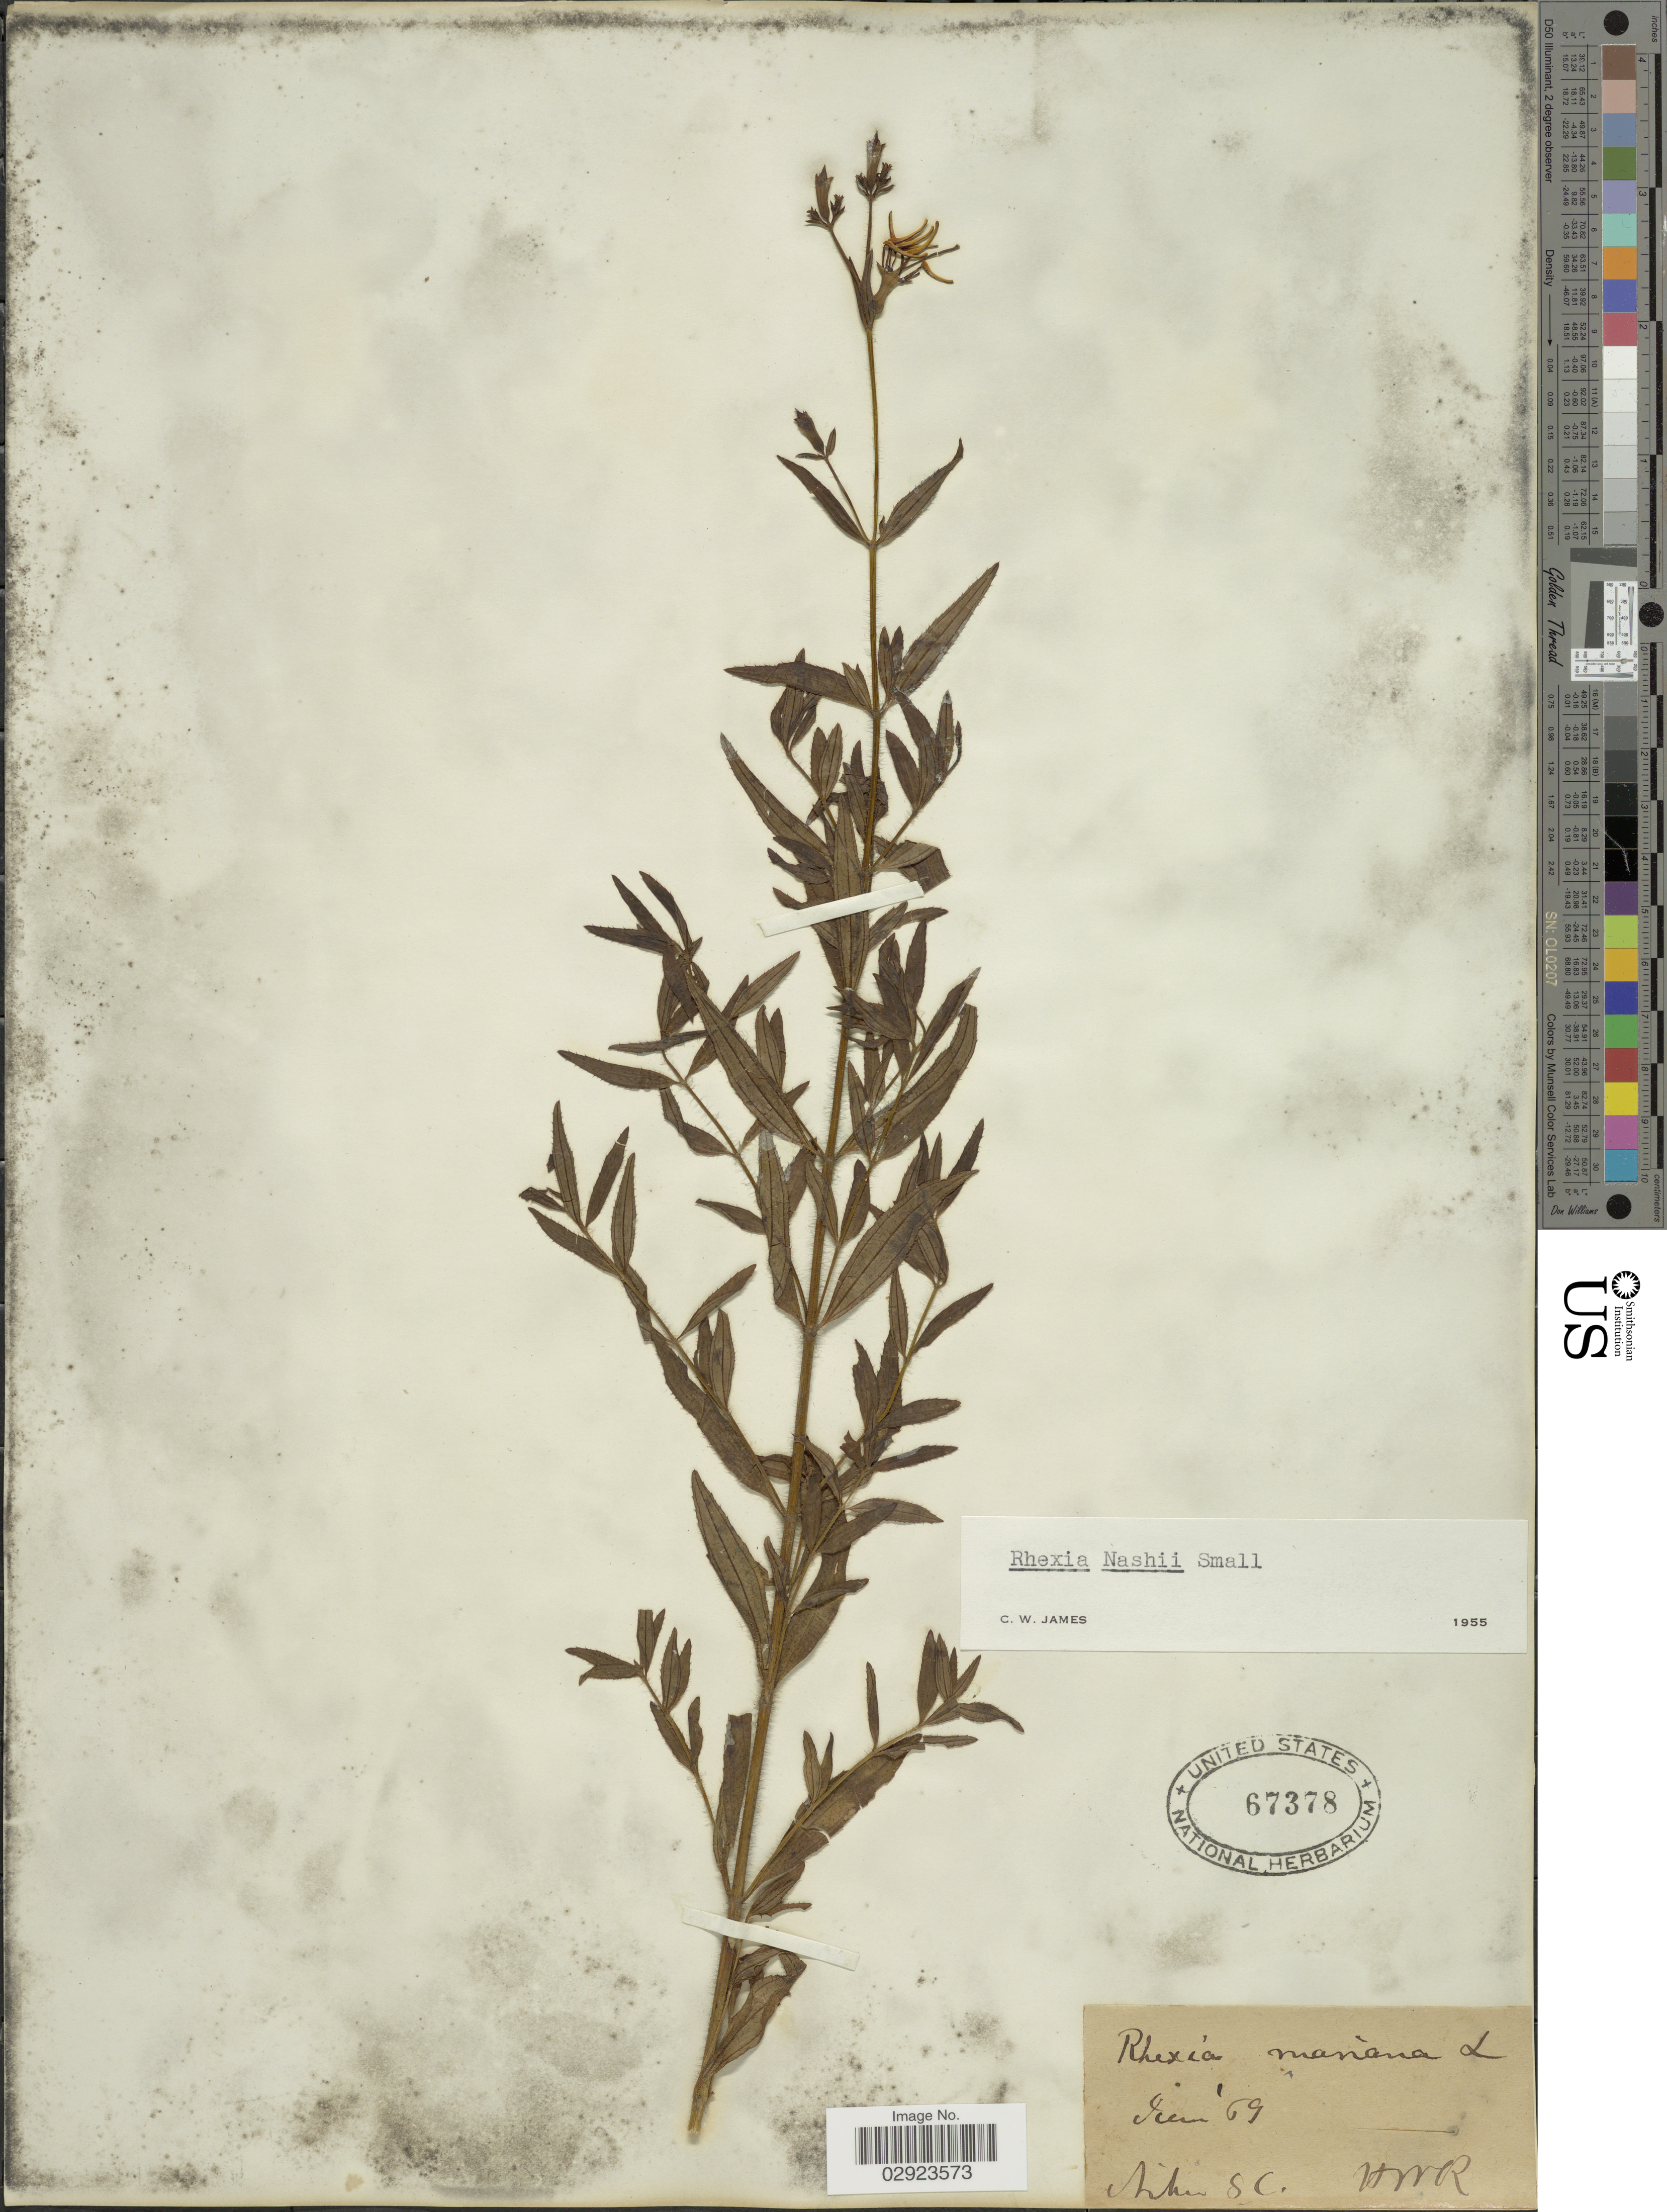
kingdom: Plantae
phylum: Tracheophyta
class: Magnoliopsida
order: Myrtales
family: Melastomataceae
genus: Rhexia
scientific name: Rhexia nashii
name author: Small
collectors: H. W. R.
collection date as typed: Transcribed d/m/y: /6/69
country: United States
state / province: South Carolina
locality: Aiken SC.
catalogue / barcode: US 67378